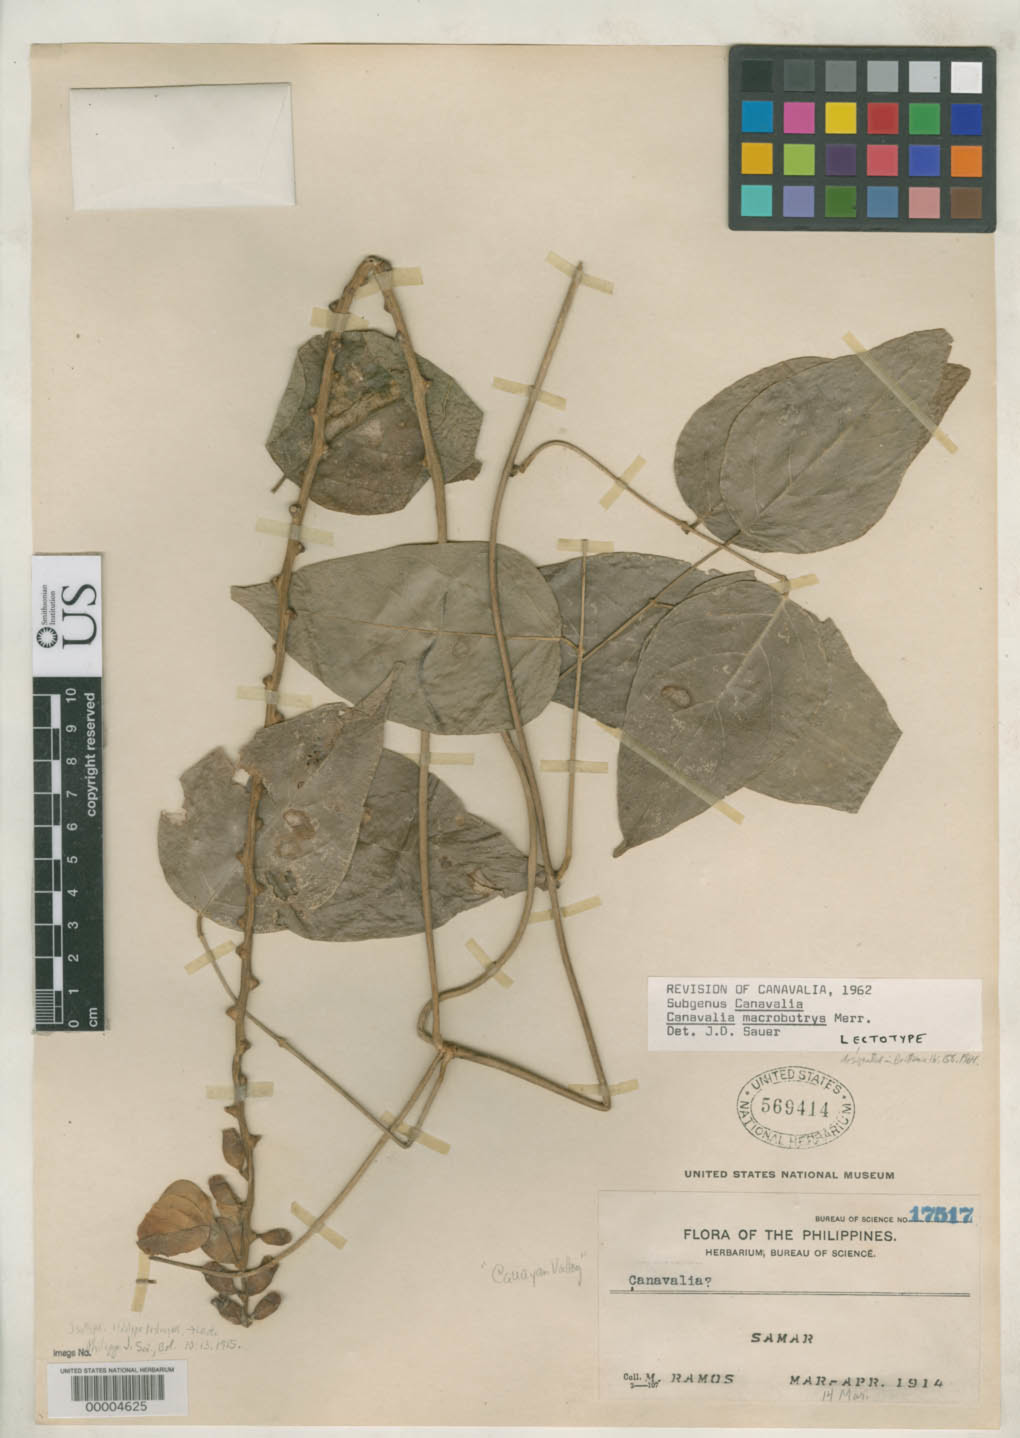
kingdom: Plantae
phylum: Tracheophyta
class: Magnoliopsida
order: Fabales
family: Fabaceae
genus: Canavalia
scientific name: Canavalia macrobotrys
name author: Merr.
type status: Lectotype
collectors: M. Ramos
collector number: Bur. Sci. 17517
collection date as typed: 14 Mar 1914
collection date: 1914-03-14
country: Philippines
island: Samar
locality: Cauayan Valley.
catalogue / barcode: US 569414